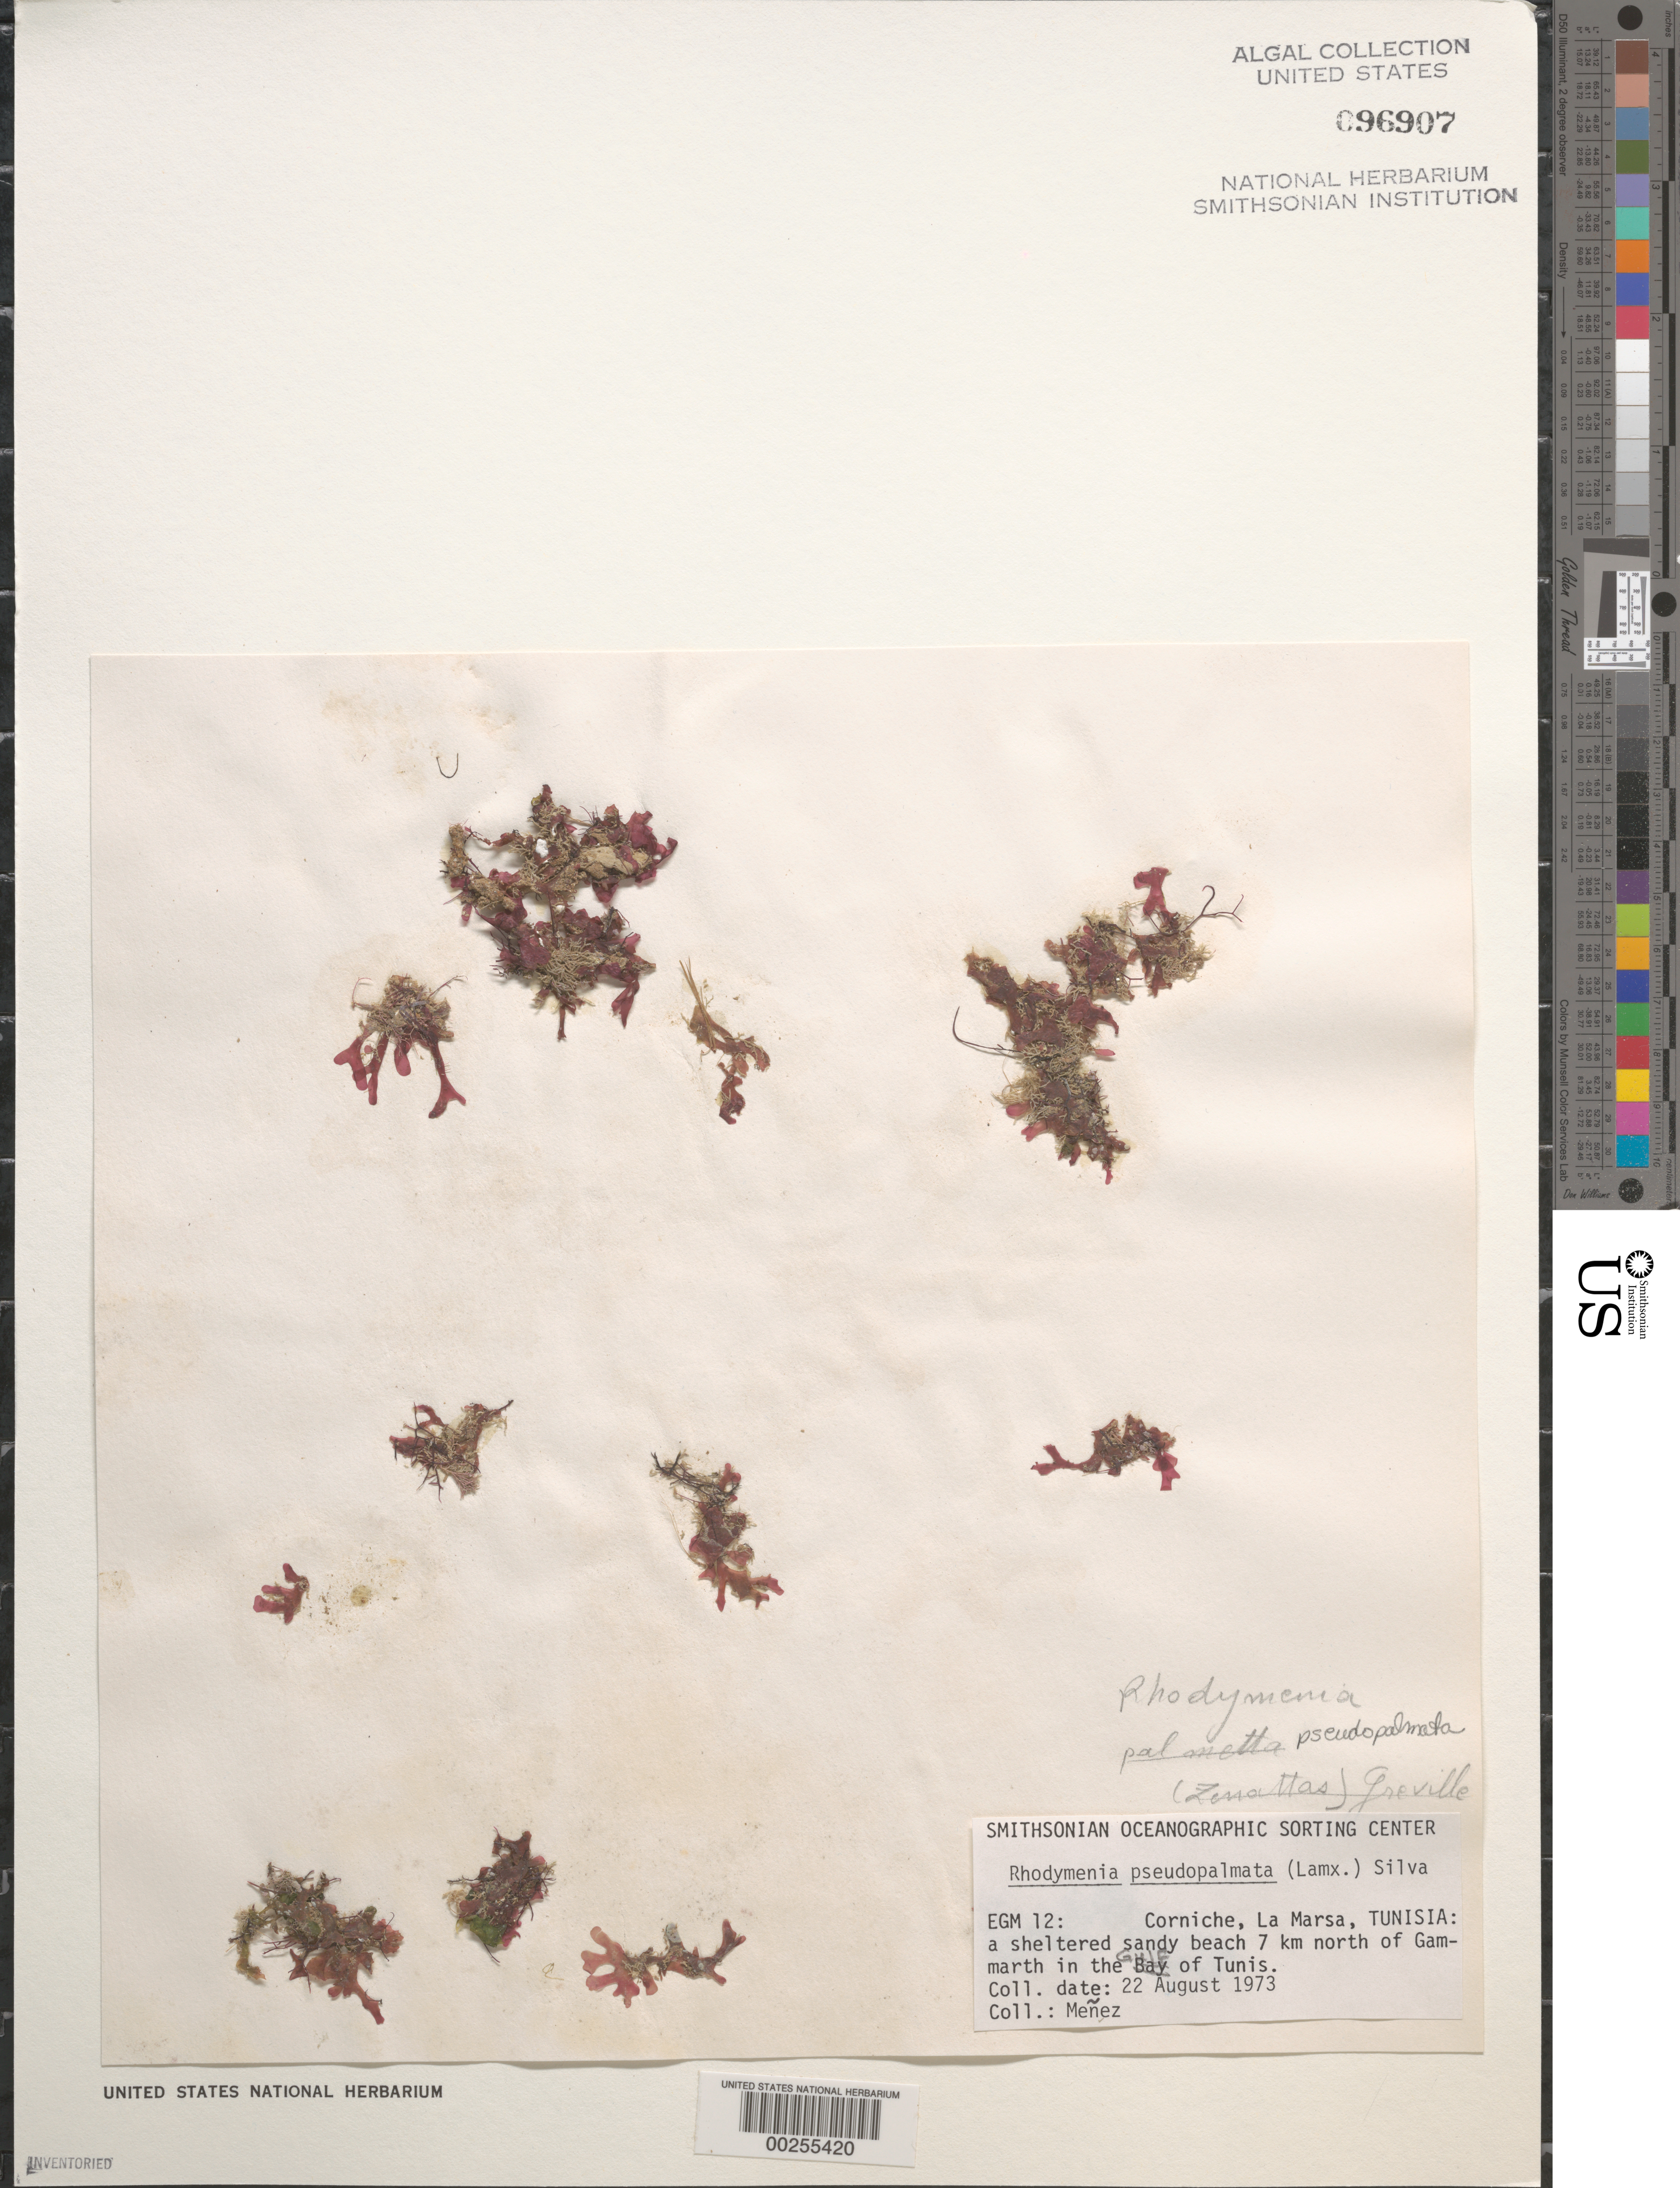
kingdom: Plantae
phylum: Rhodophyta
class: Florideophyceae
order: Rhodymeniales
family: Rhodymeniaceae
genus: Rhodymenia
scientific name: Rhodymenia pseudopalmata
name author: (J.V.Lamouroux) P.C. Silva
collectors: Meñez & -. Cherif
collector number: EGM 12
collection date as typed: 22 Aug 1973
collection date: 1973-08-22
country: Tunisia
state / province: Tunis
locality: Corniche, la marsa, seven km north of gammarth, gulf of tunis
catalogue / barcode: US 96907